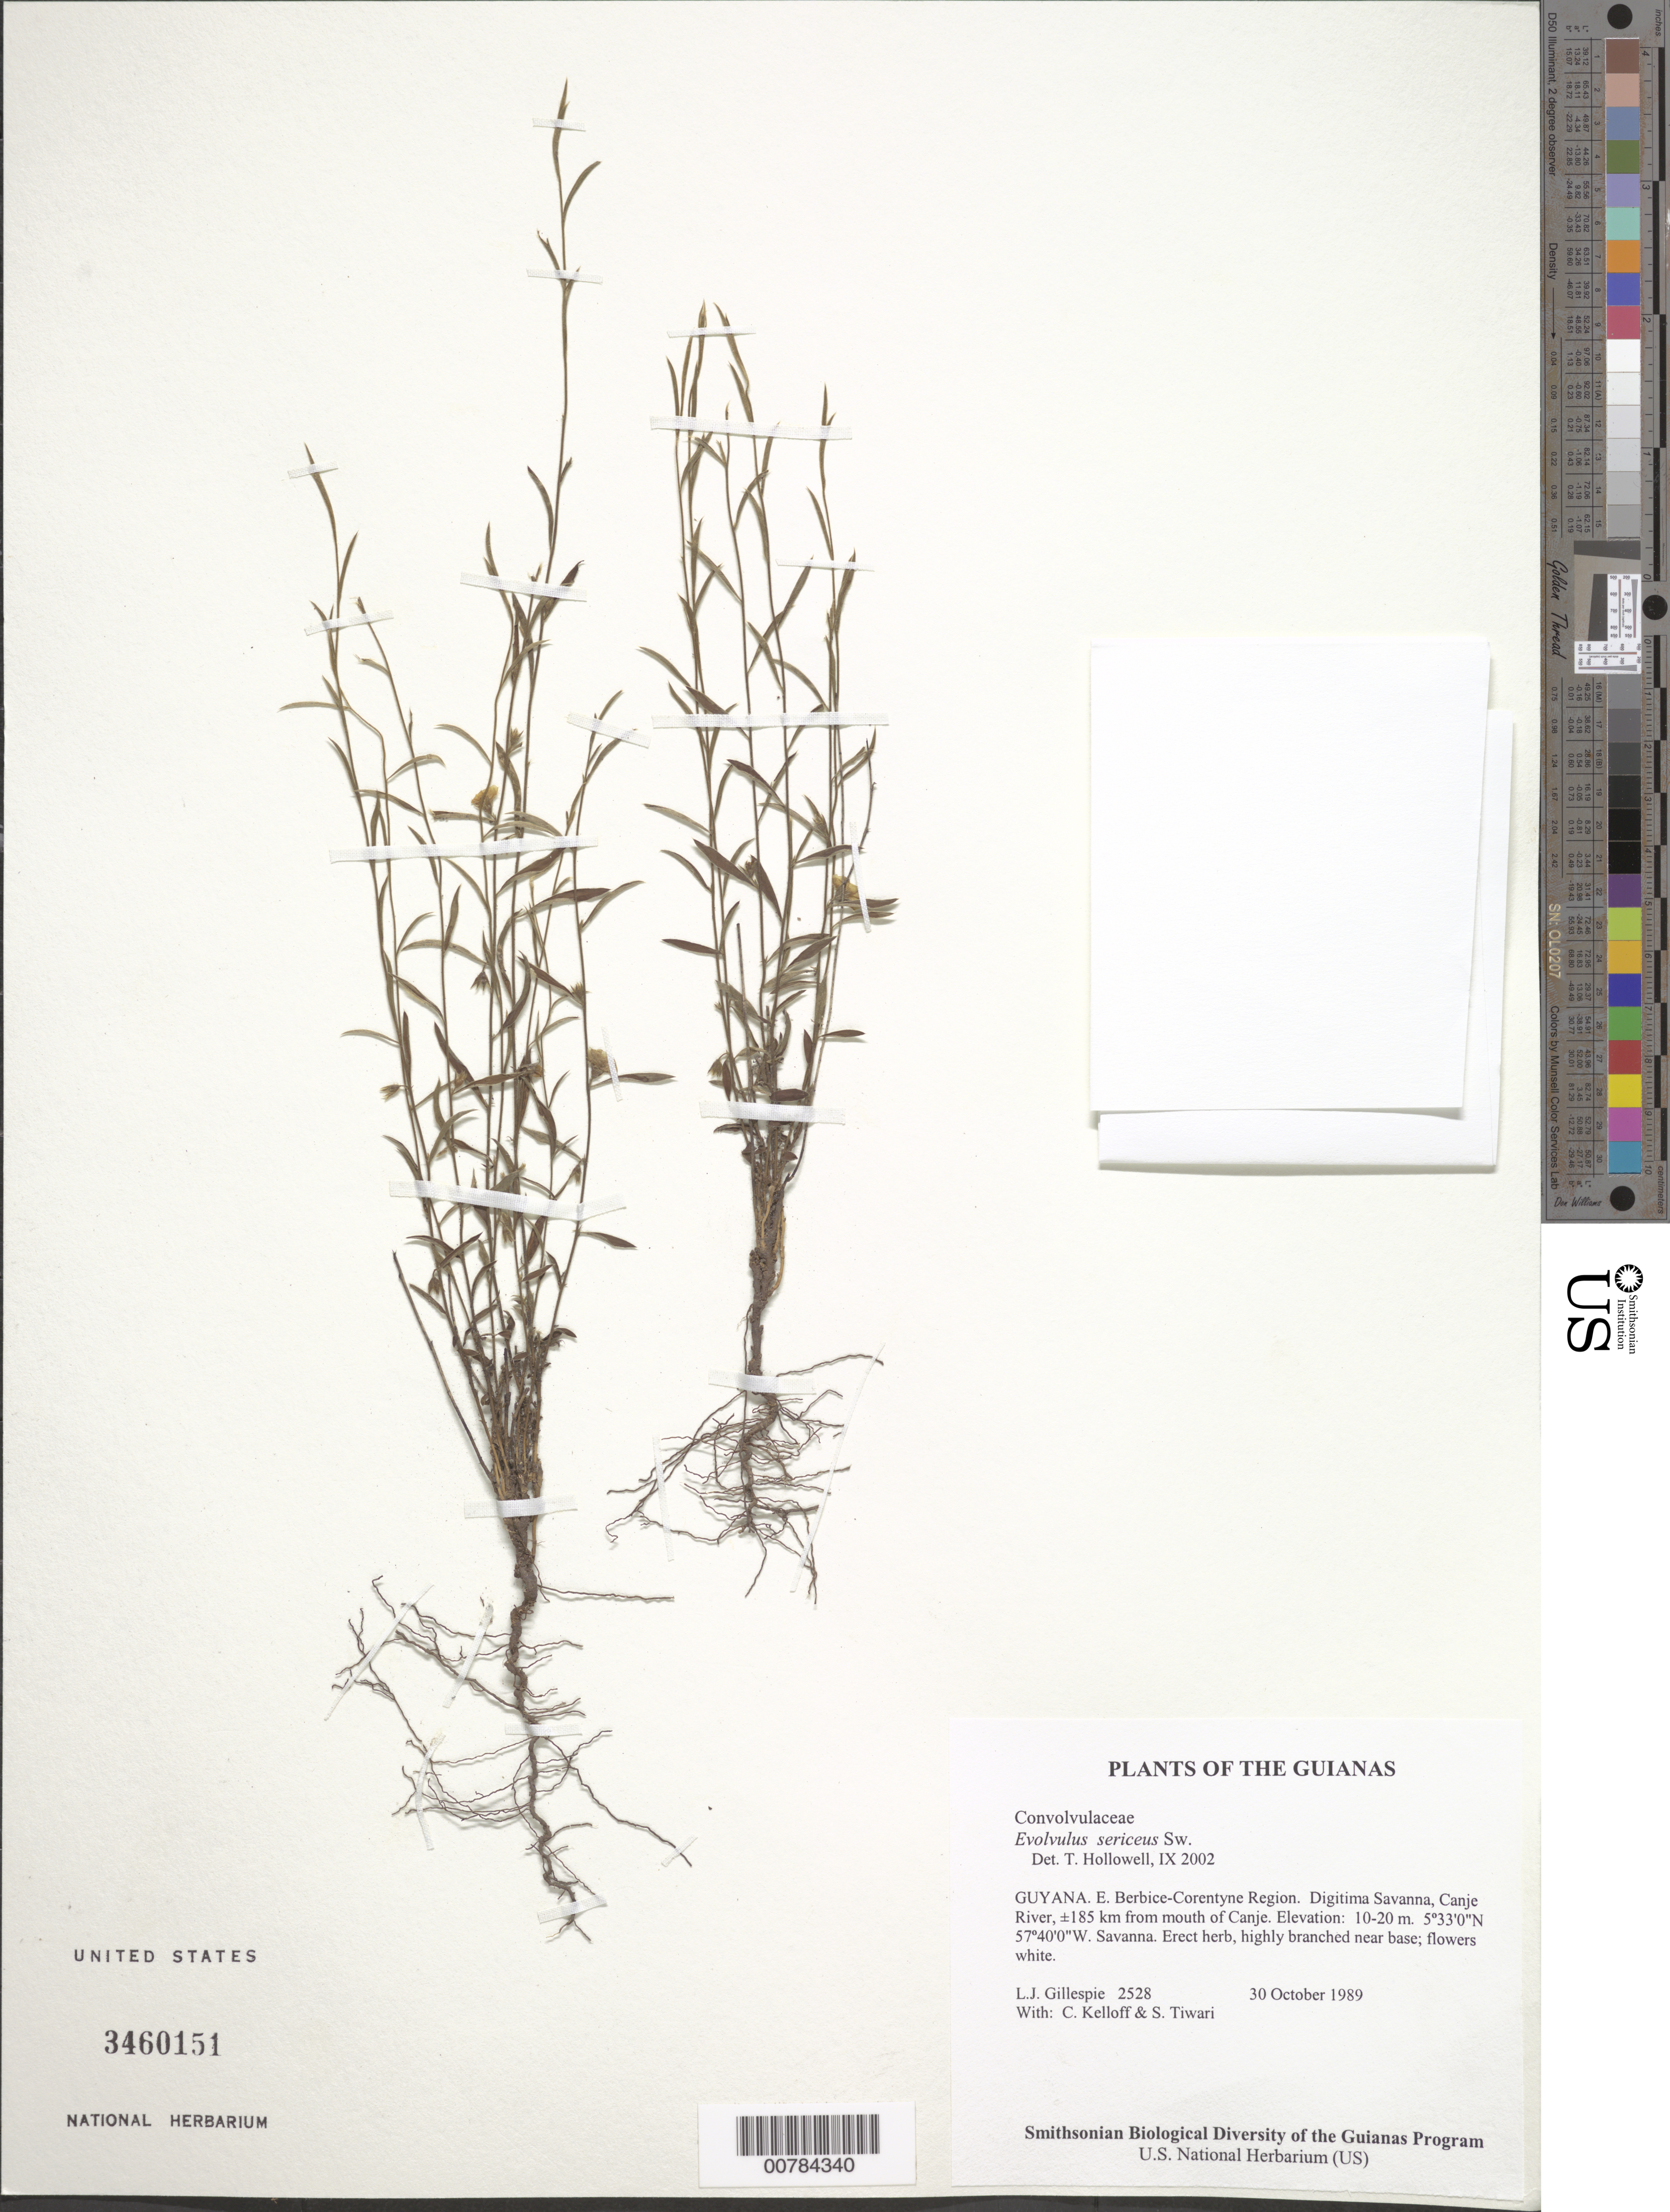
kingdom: Plantae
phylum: Tracheophyta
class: Magnoliopsida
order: Solanales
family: Convolvulaceae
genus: Evolvulus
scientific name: Evolvulus sericeus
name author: Sw.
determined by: Hollowell, T. H., (BOT), Smithsonian Institution - National Museum of Natural History (UNITED STATES)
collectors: L. J. Gillespie, C. L. Kelloff & S. Tiwari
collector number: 2528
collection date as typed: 30 October 1989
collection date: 1989-10-30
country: Guyana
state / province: E. Berbice-Corentyne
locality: Digitima Savanna, Canje River, ±185 km from mouth of Canje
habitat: Savanna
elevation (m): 10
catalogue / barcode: US 3460151